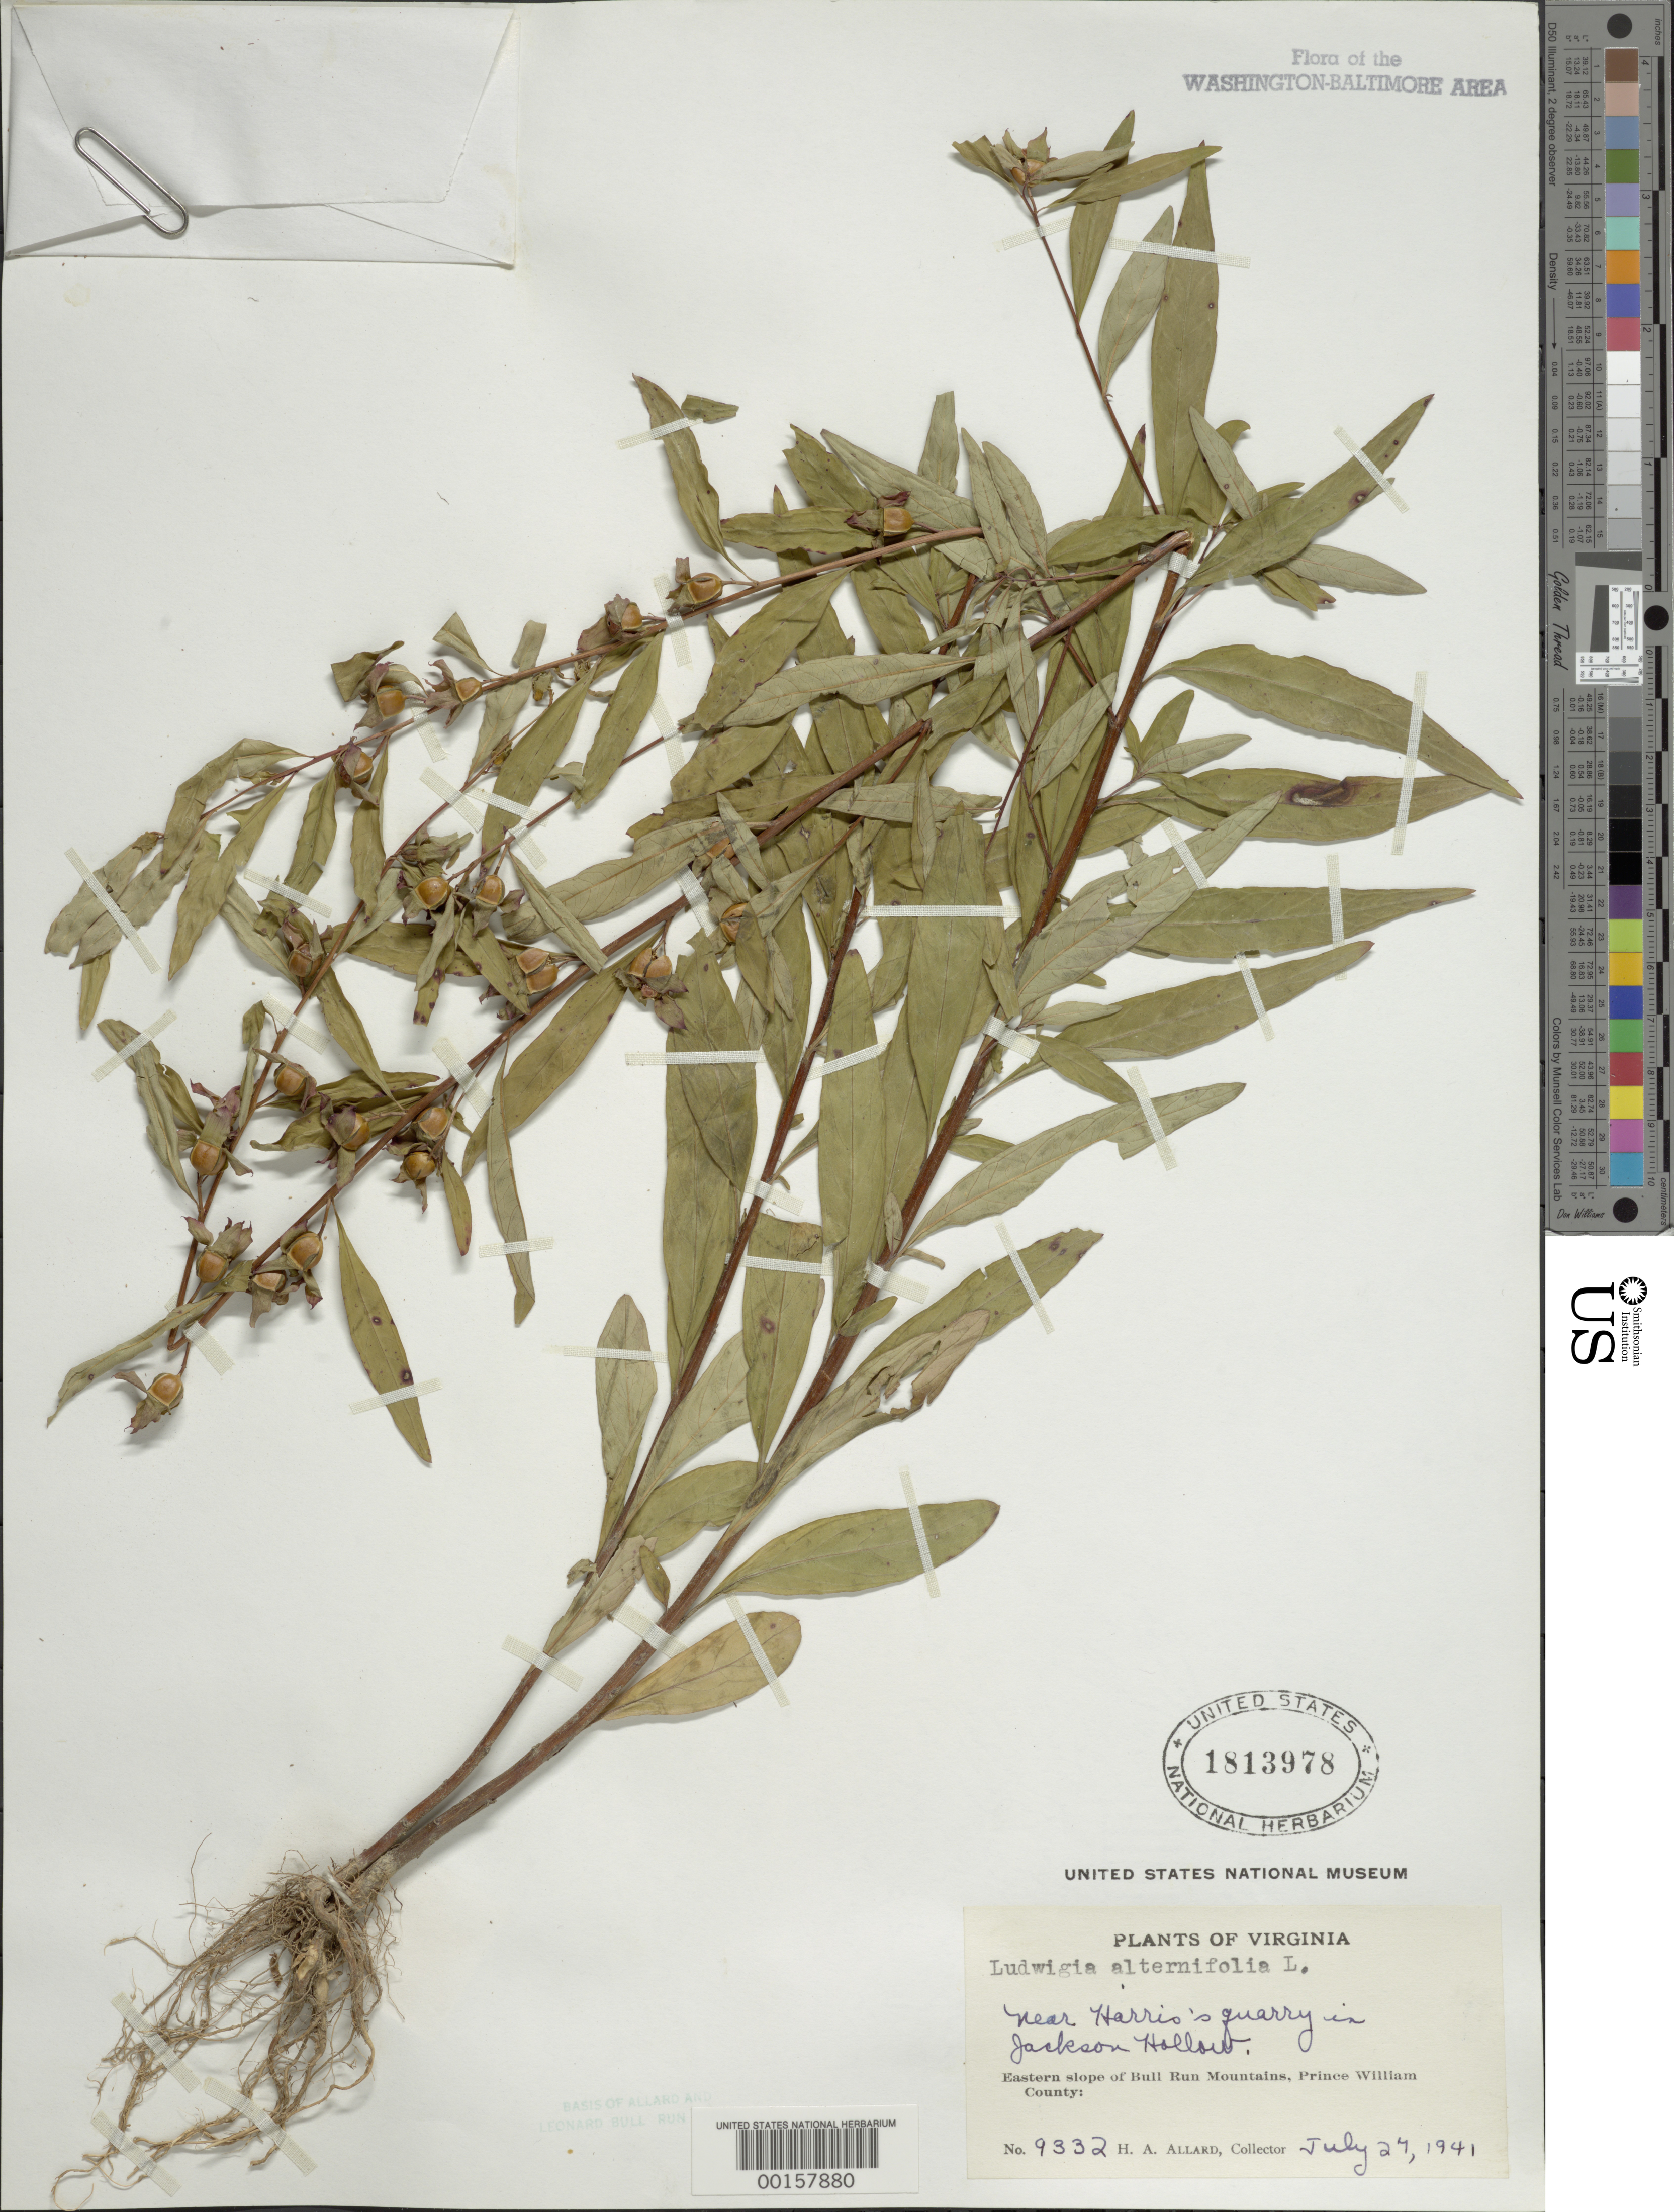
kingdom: Plantae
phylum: Tracheophyta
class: Magnoliopsida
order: Myrtales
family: Onagraceae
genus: Ludwigia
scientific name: Ludwigia alternifolia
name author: L.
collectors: H. A. Allard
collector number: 9332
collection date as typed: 27 Jul 1941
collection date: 1941-07-27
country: United States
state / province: Virginia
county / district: Prince William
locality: Near Harris's quarry in Jackson Hollow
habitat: Near quarry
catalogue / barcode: US 1813978